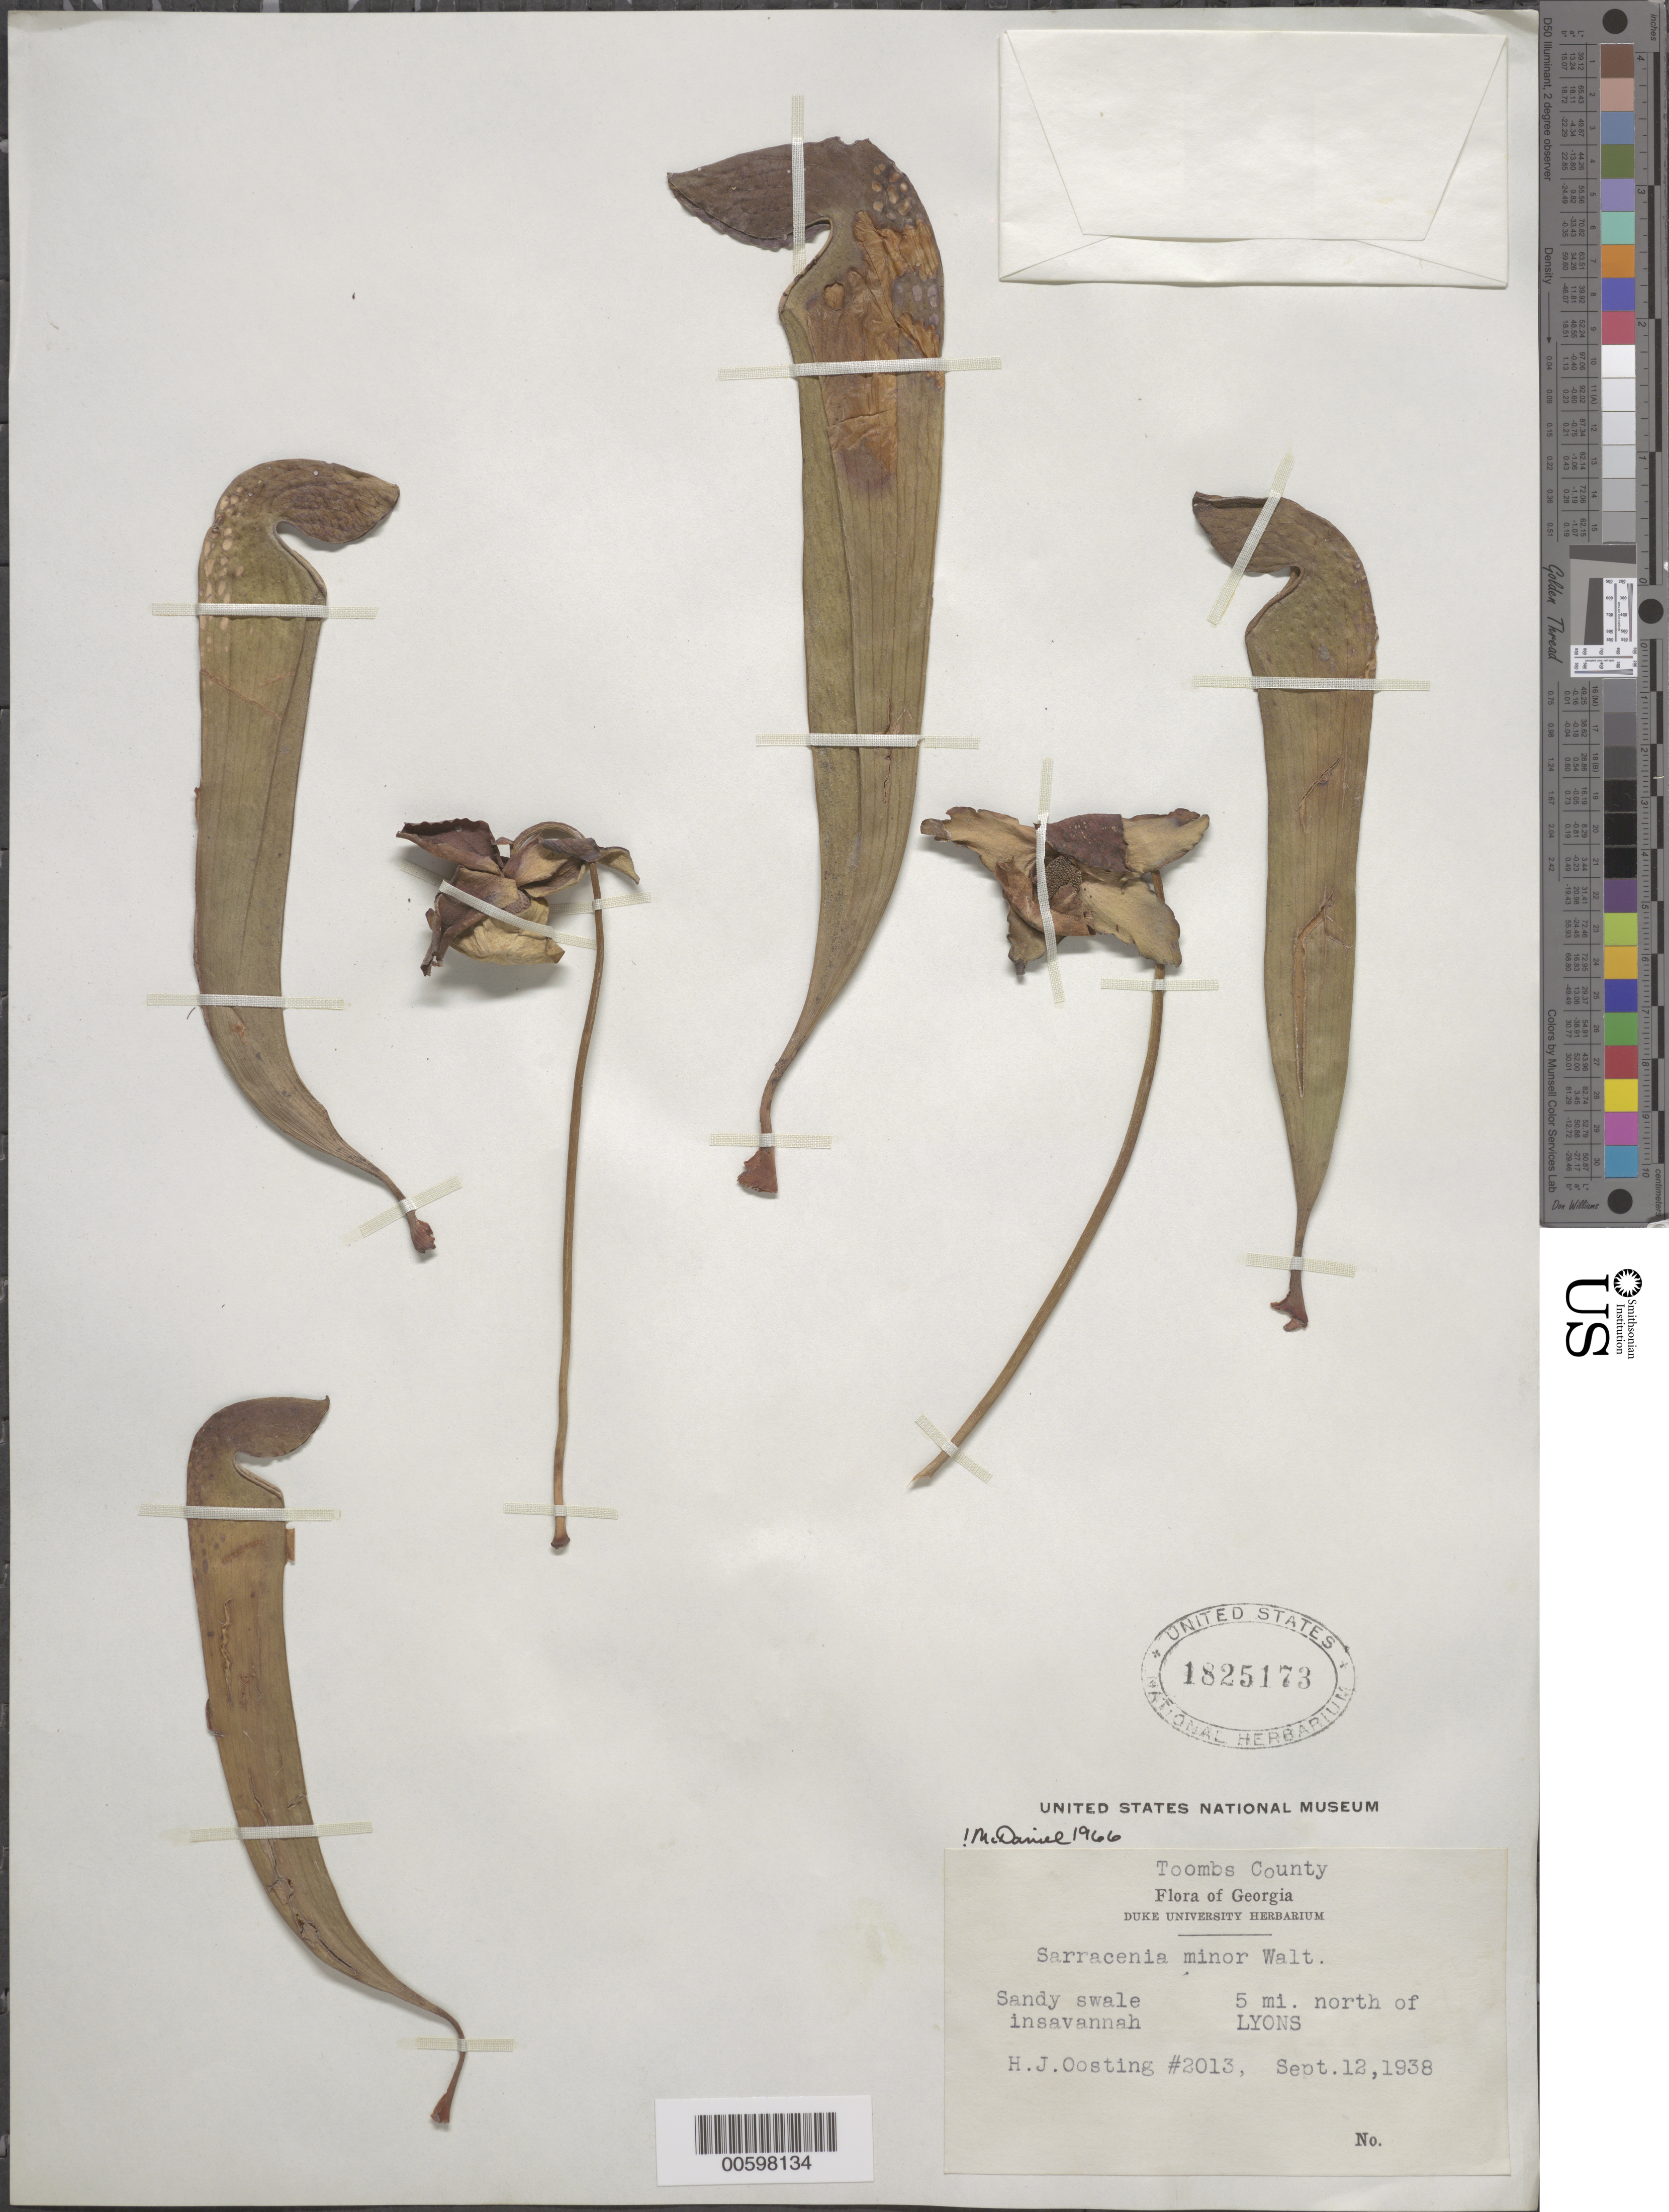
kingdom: Plantae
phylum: Tracheophyta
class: Magnoliopsida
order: Ericales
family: Sarraceniaceae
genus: Sarracenia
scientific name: Sarracenia leucophylla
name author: Raf.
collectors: H. Oosting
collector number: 2013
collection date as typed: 12 Sep 1938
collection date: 1938-09-12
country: United States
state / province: Georgia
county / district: Toombs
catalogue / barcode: US 1825173